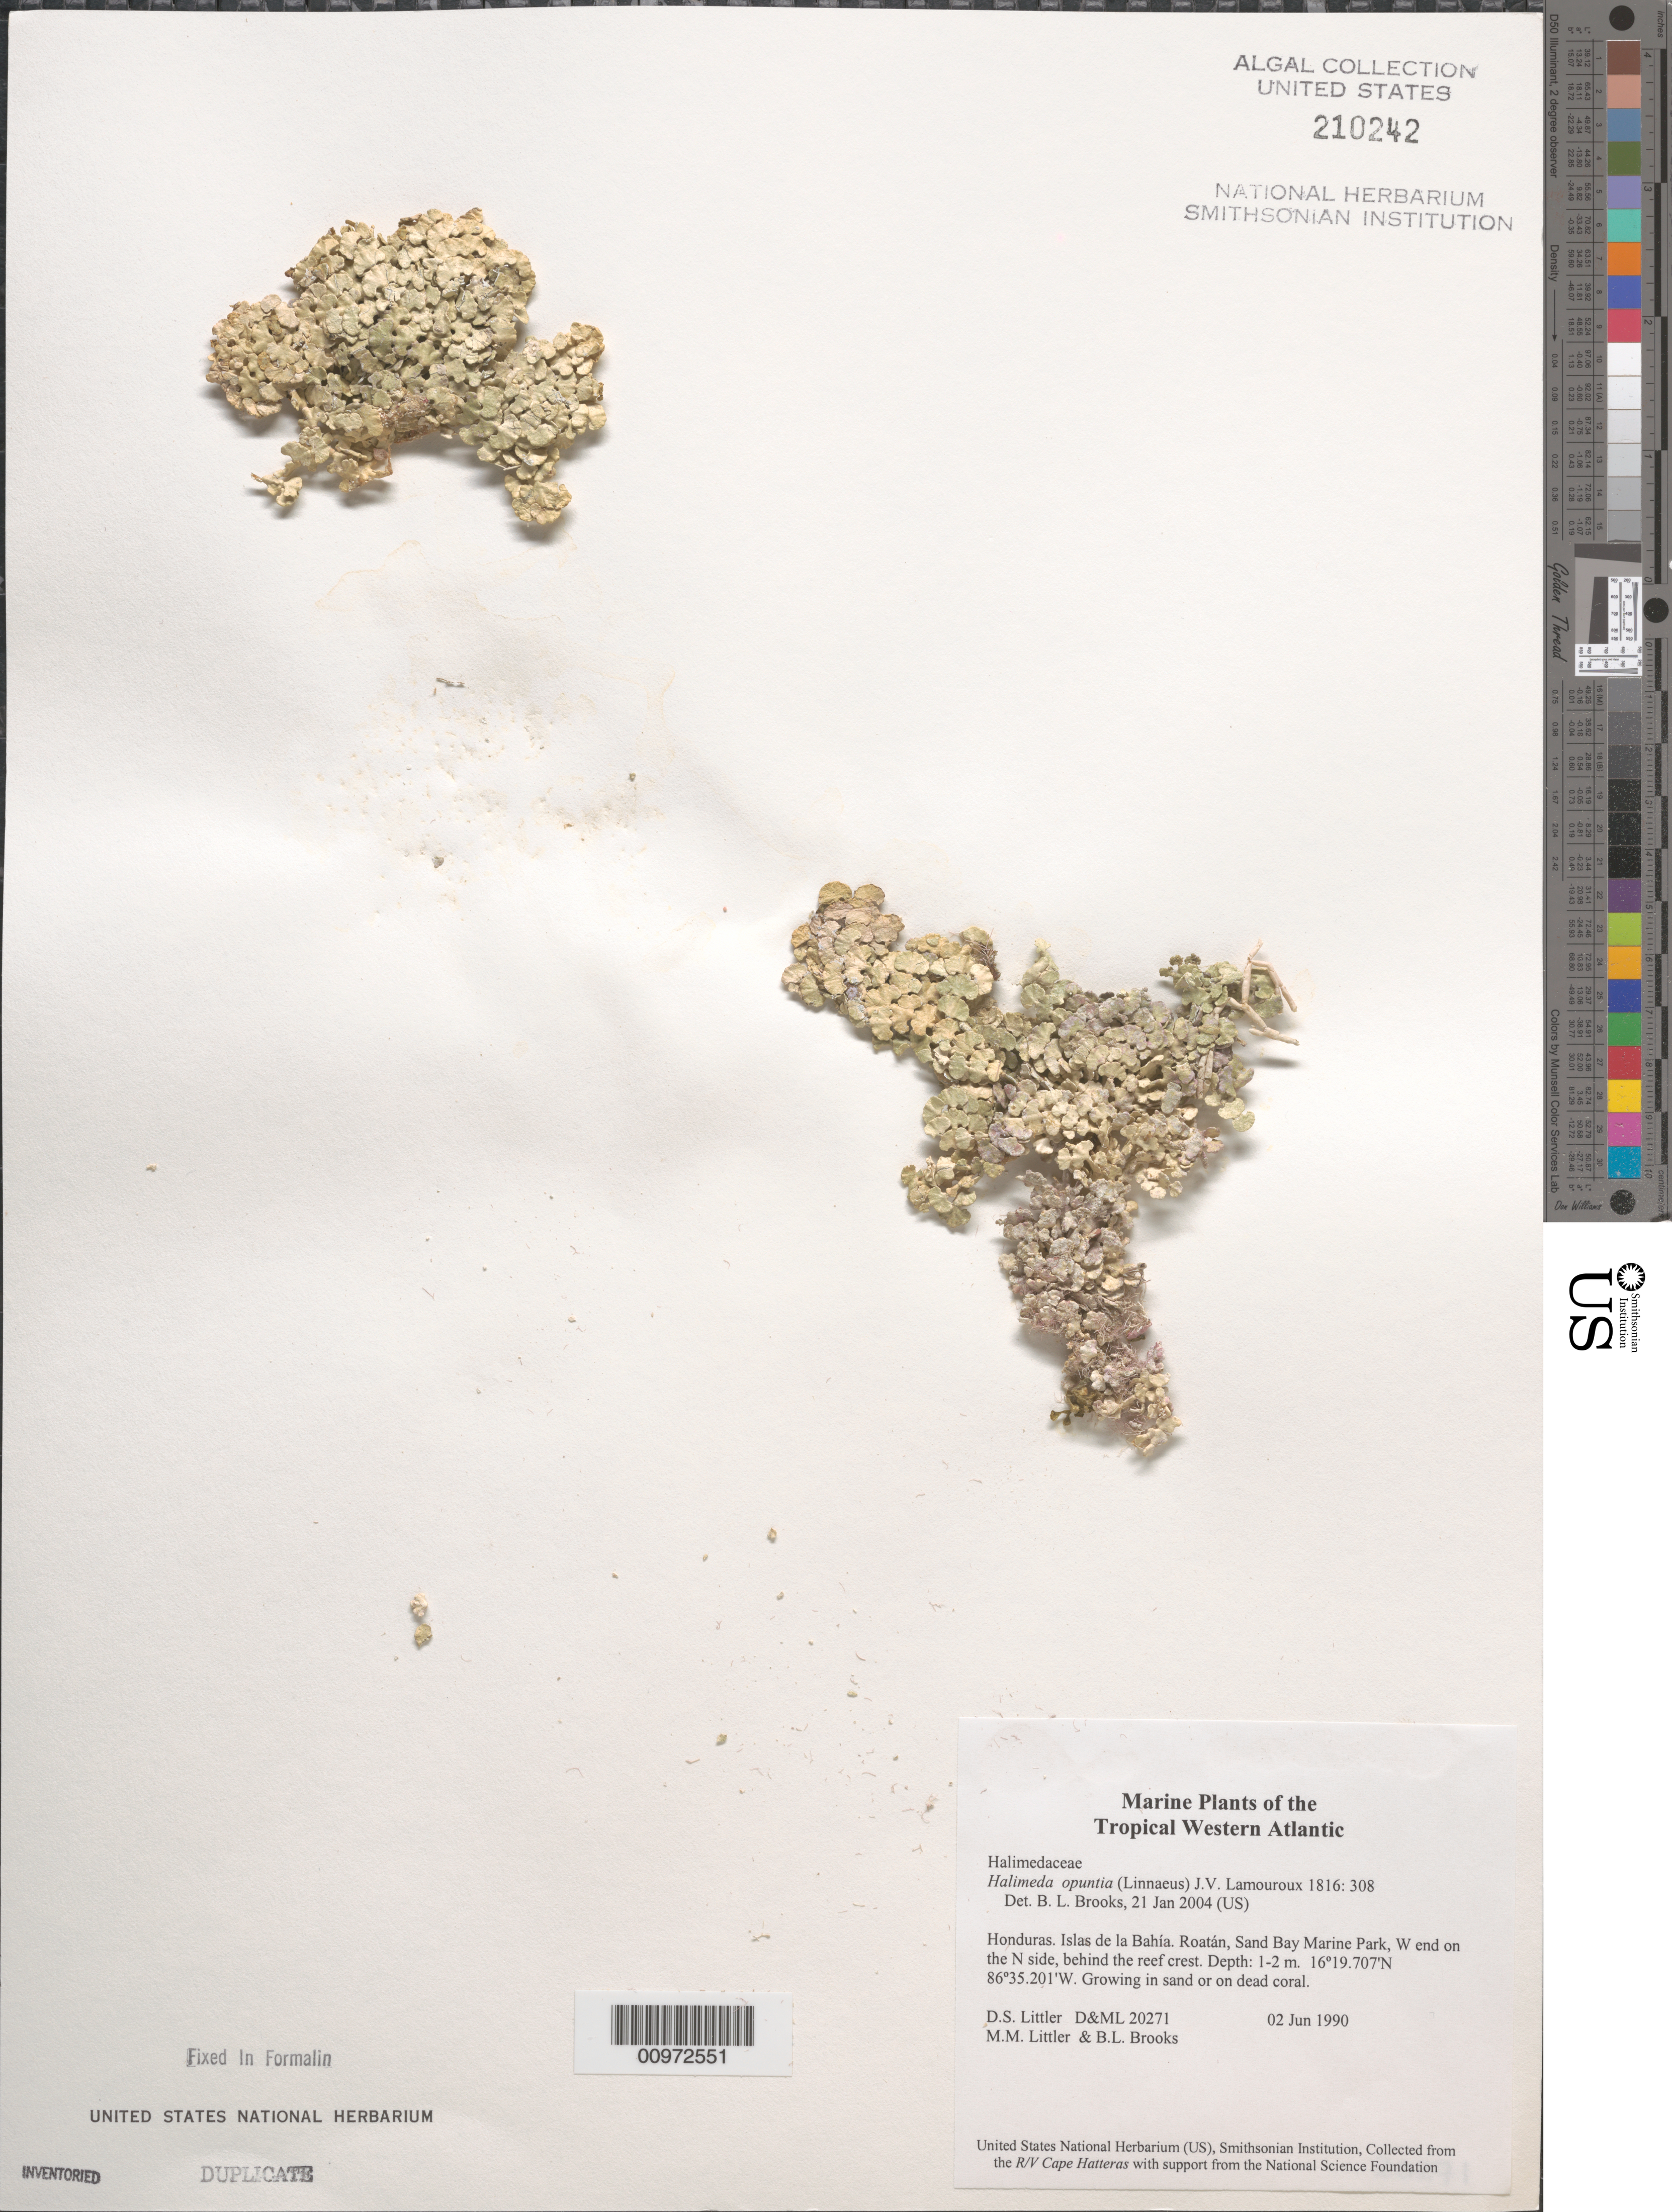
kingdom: Plantae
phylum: Chlorophyta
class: Ulvophyceae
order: Bryopsidales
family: Halimedaceae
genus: Halimeda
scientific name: Halimeda opuntia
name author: (L.) J.V.Lamouroux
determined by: Brooks, B. L., (BOT), Smithsonian Institution - National Museum of Natural History (UNITED STATES)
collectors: D. S. Littler, M. M. Littler & B. Brooks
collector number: D&ML 20271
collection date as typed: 02 Jun 1990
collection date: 1990-06-02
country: Honduras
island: Roatan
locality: Sand Bay Marine Park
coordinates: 16 19.707'N, 86 35.201'W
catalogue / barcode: US 210242